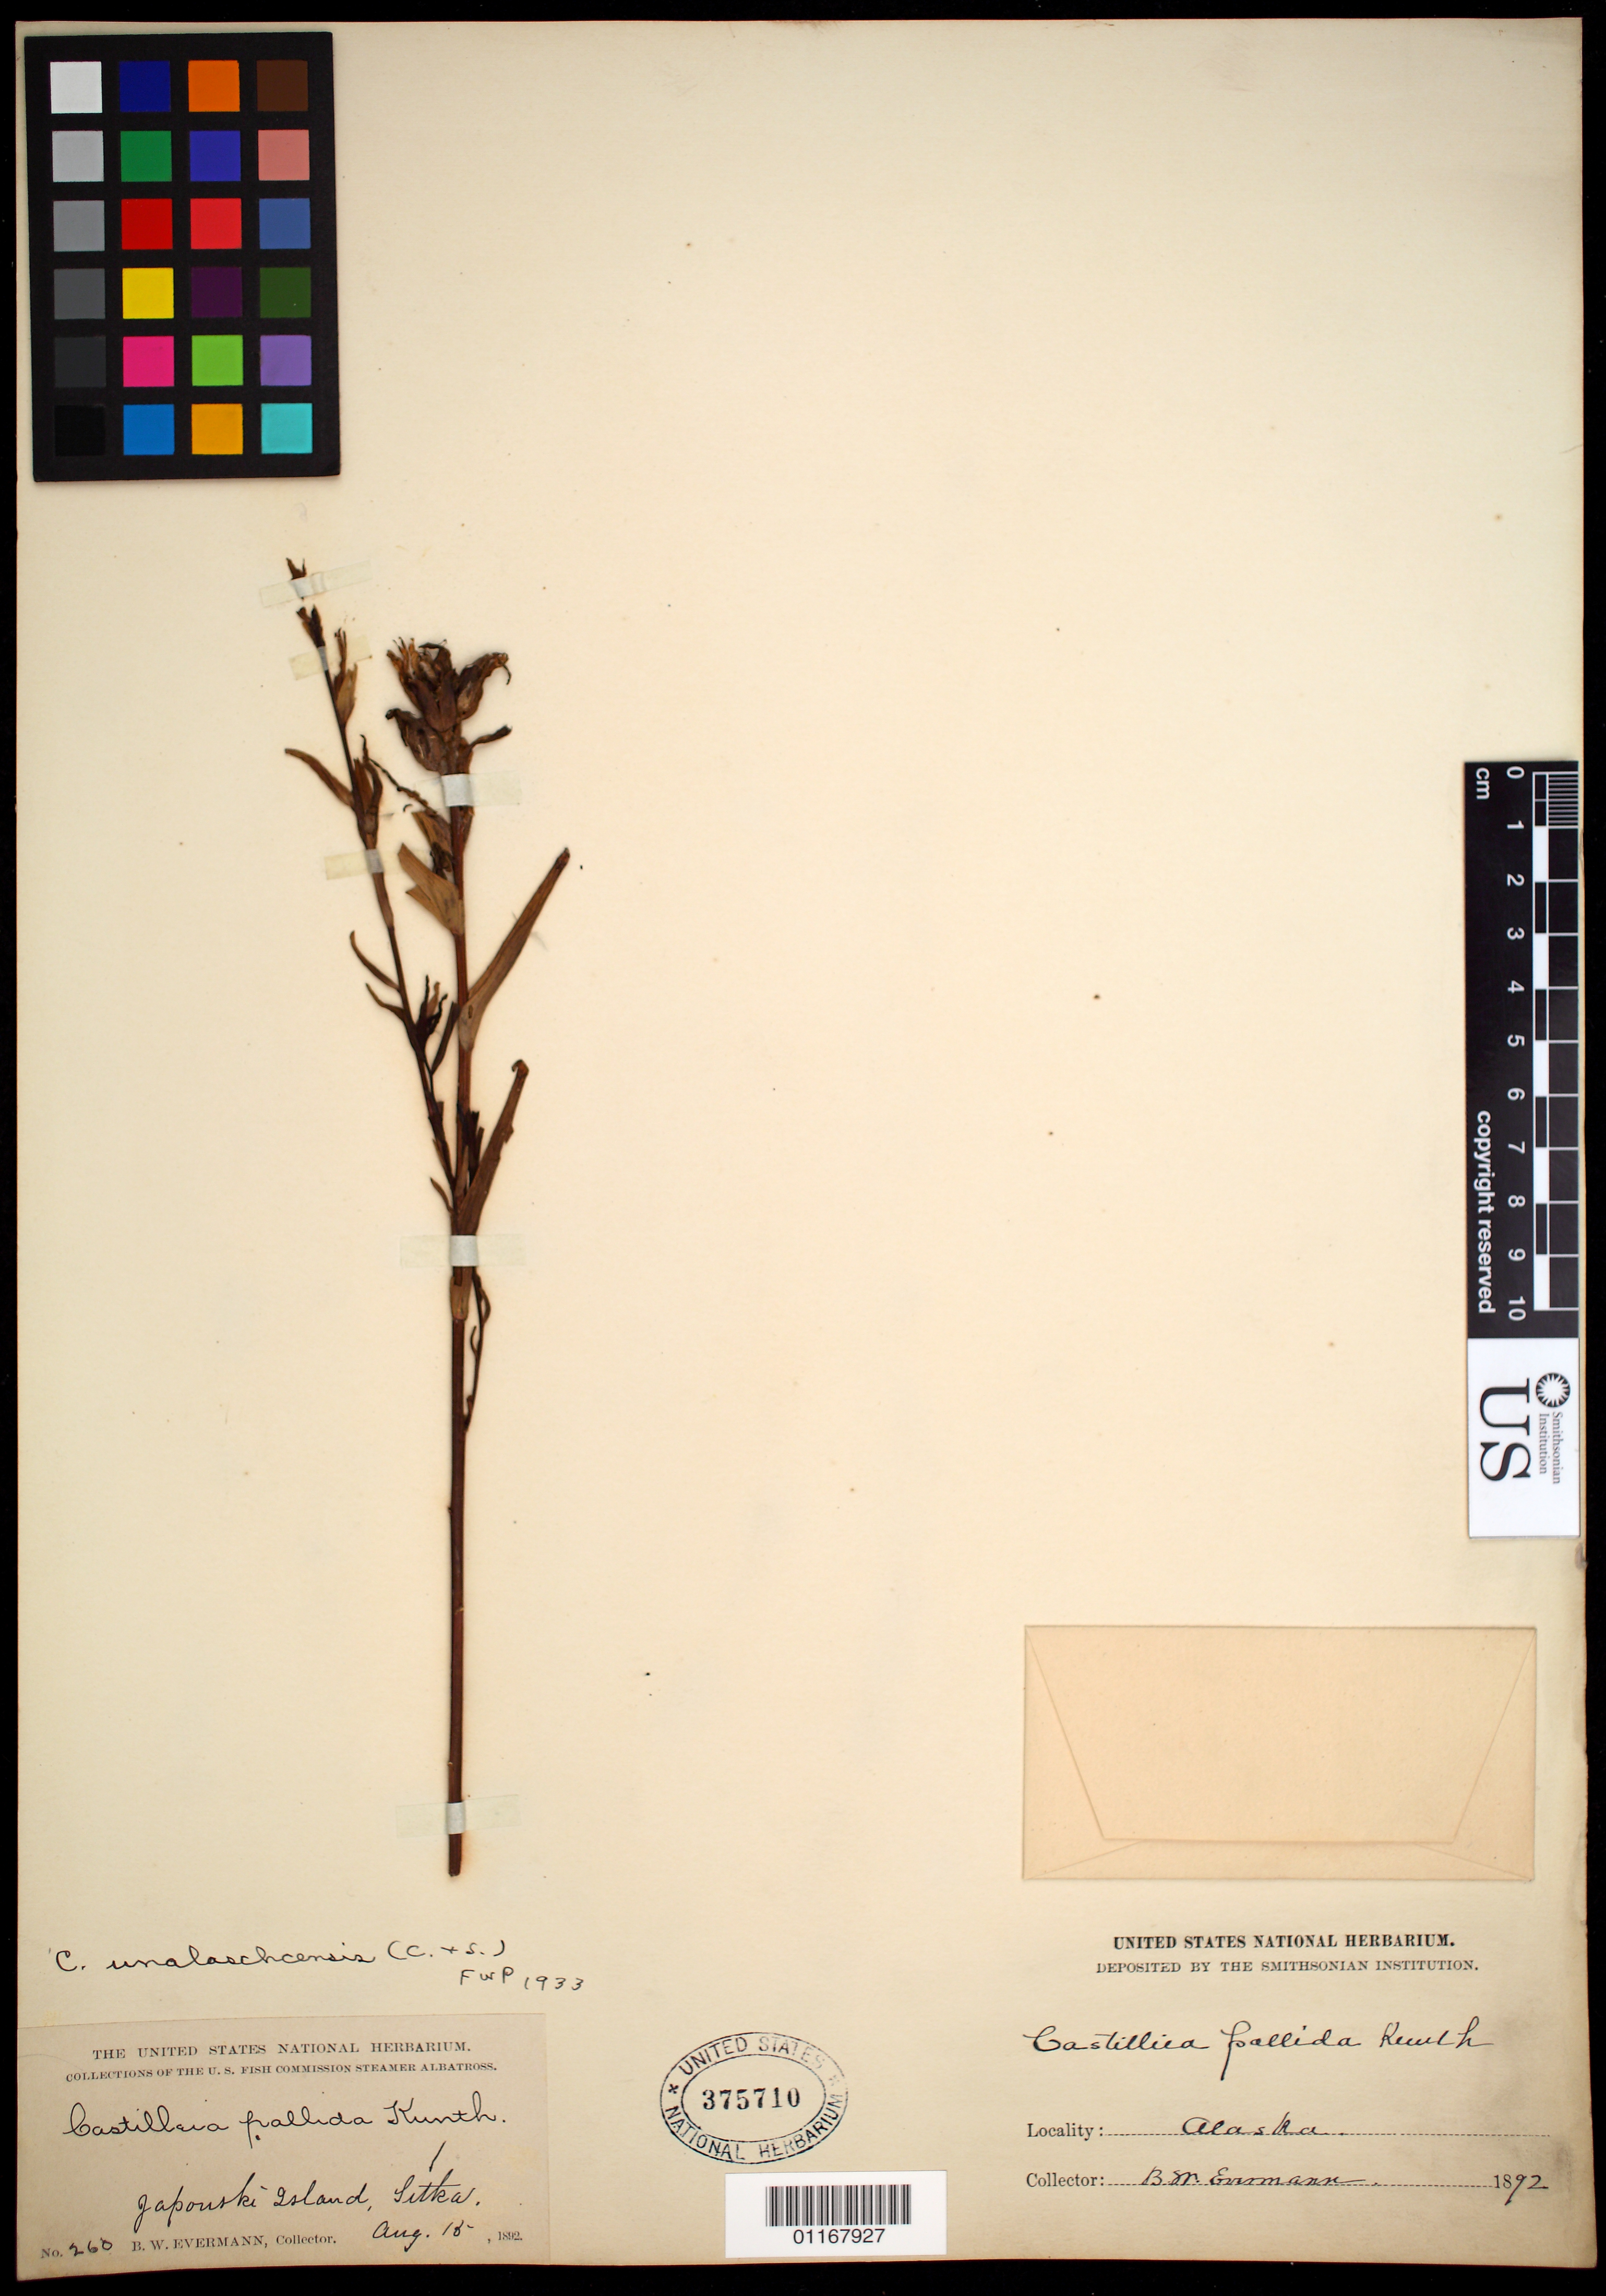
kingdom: Plantae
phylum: Tracheophyta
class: Magnoliopsida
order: Lamiales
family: Orobanchaceae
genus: Castilleja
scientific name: Castilleja unalaschcensis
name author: (Cham. & Schltdl.) Malte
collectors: B. W. Evermann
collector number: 260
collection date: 1892-08-15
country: United States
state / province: Alaska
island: Japonski Island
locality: Japonski Island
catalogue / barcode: US 375710